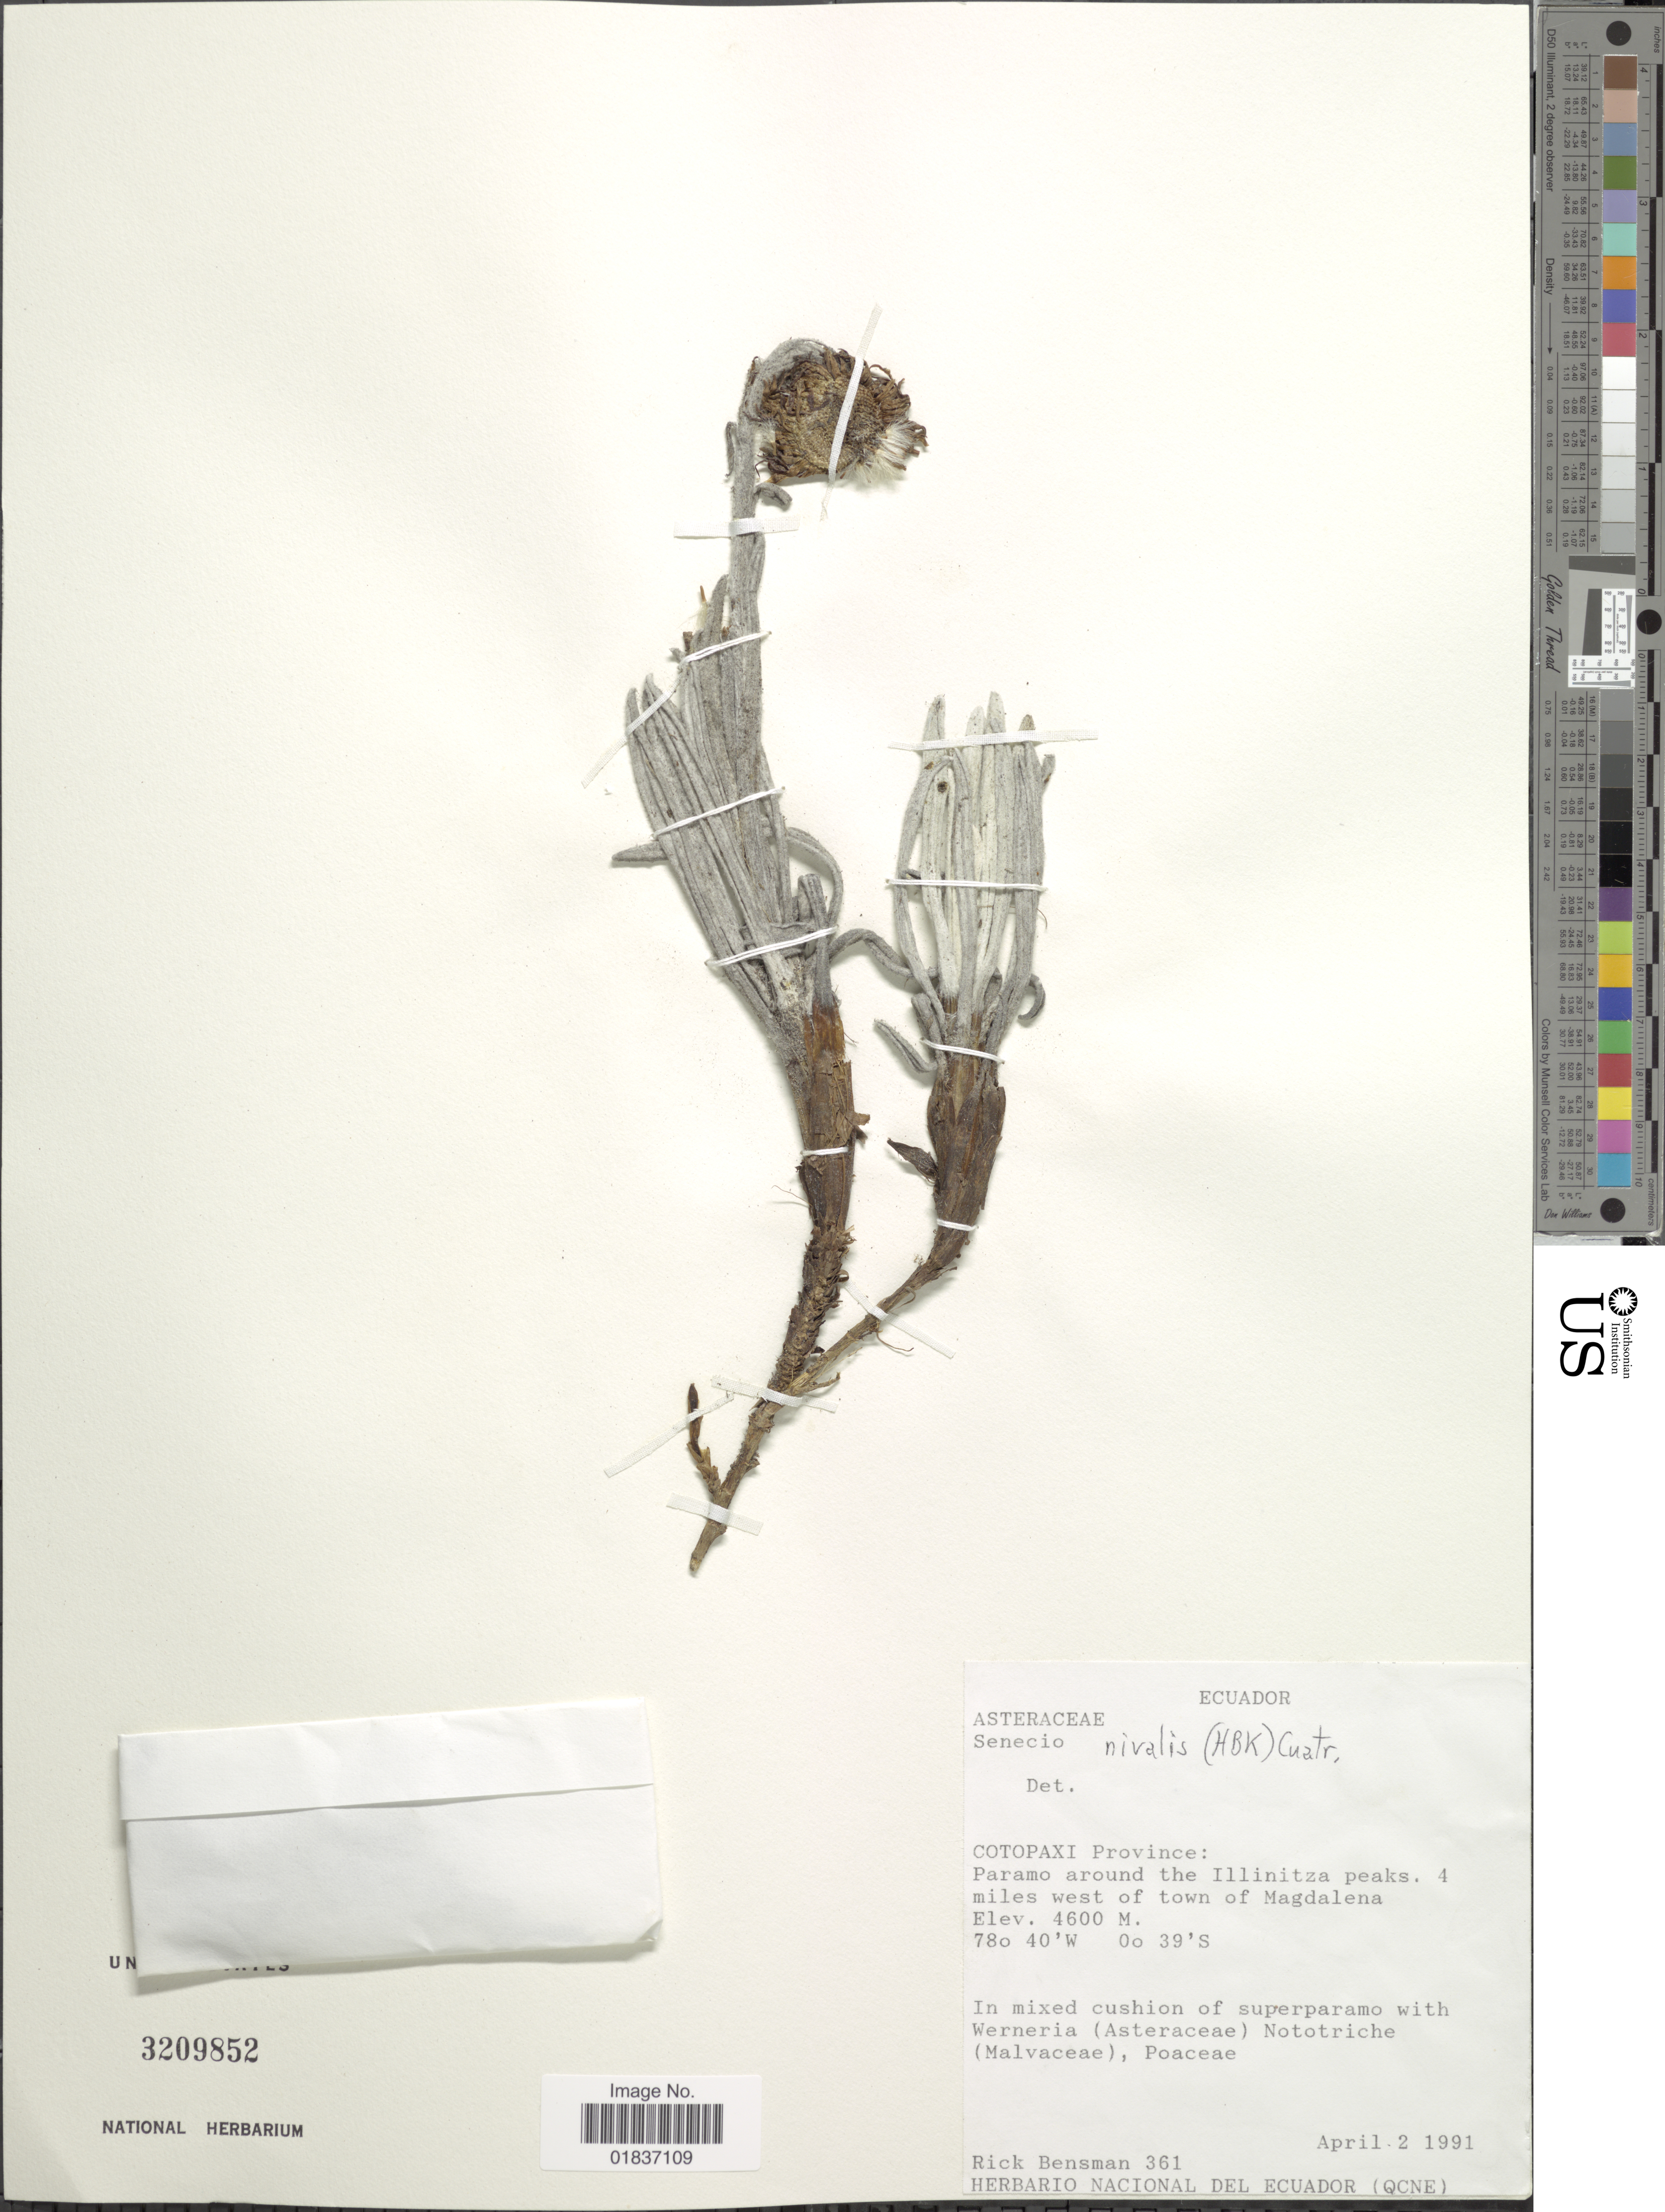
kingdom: Plantae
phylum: Tracheophyta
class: Magnoliopsida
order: Asterales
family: Asteraceae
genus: Senecio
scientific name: Senecio nivalis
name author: (Kunth) Cuatrec.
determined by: Salomon, Luciana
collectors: R. Bensman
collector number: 361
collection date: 1991-04-02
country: Ecuador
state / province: Cotopaxi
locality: Cotopaxi Province: Paramo around the Illinitza peaks. 4 miles west of town of Magdalena.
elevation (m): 4600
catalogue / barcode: US 3209852